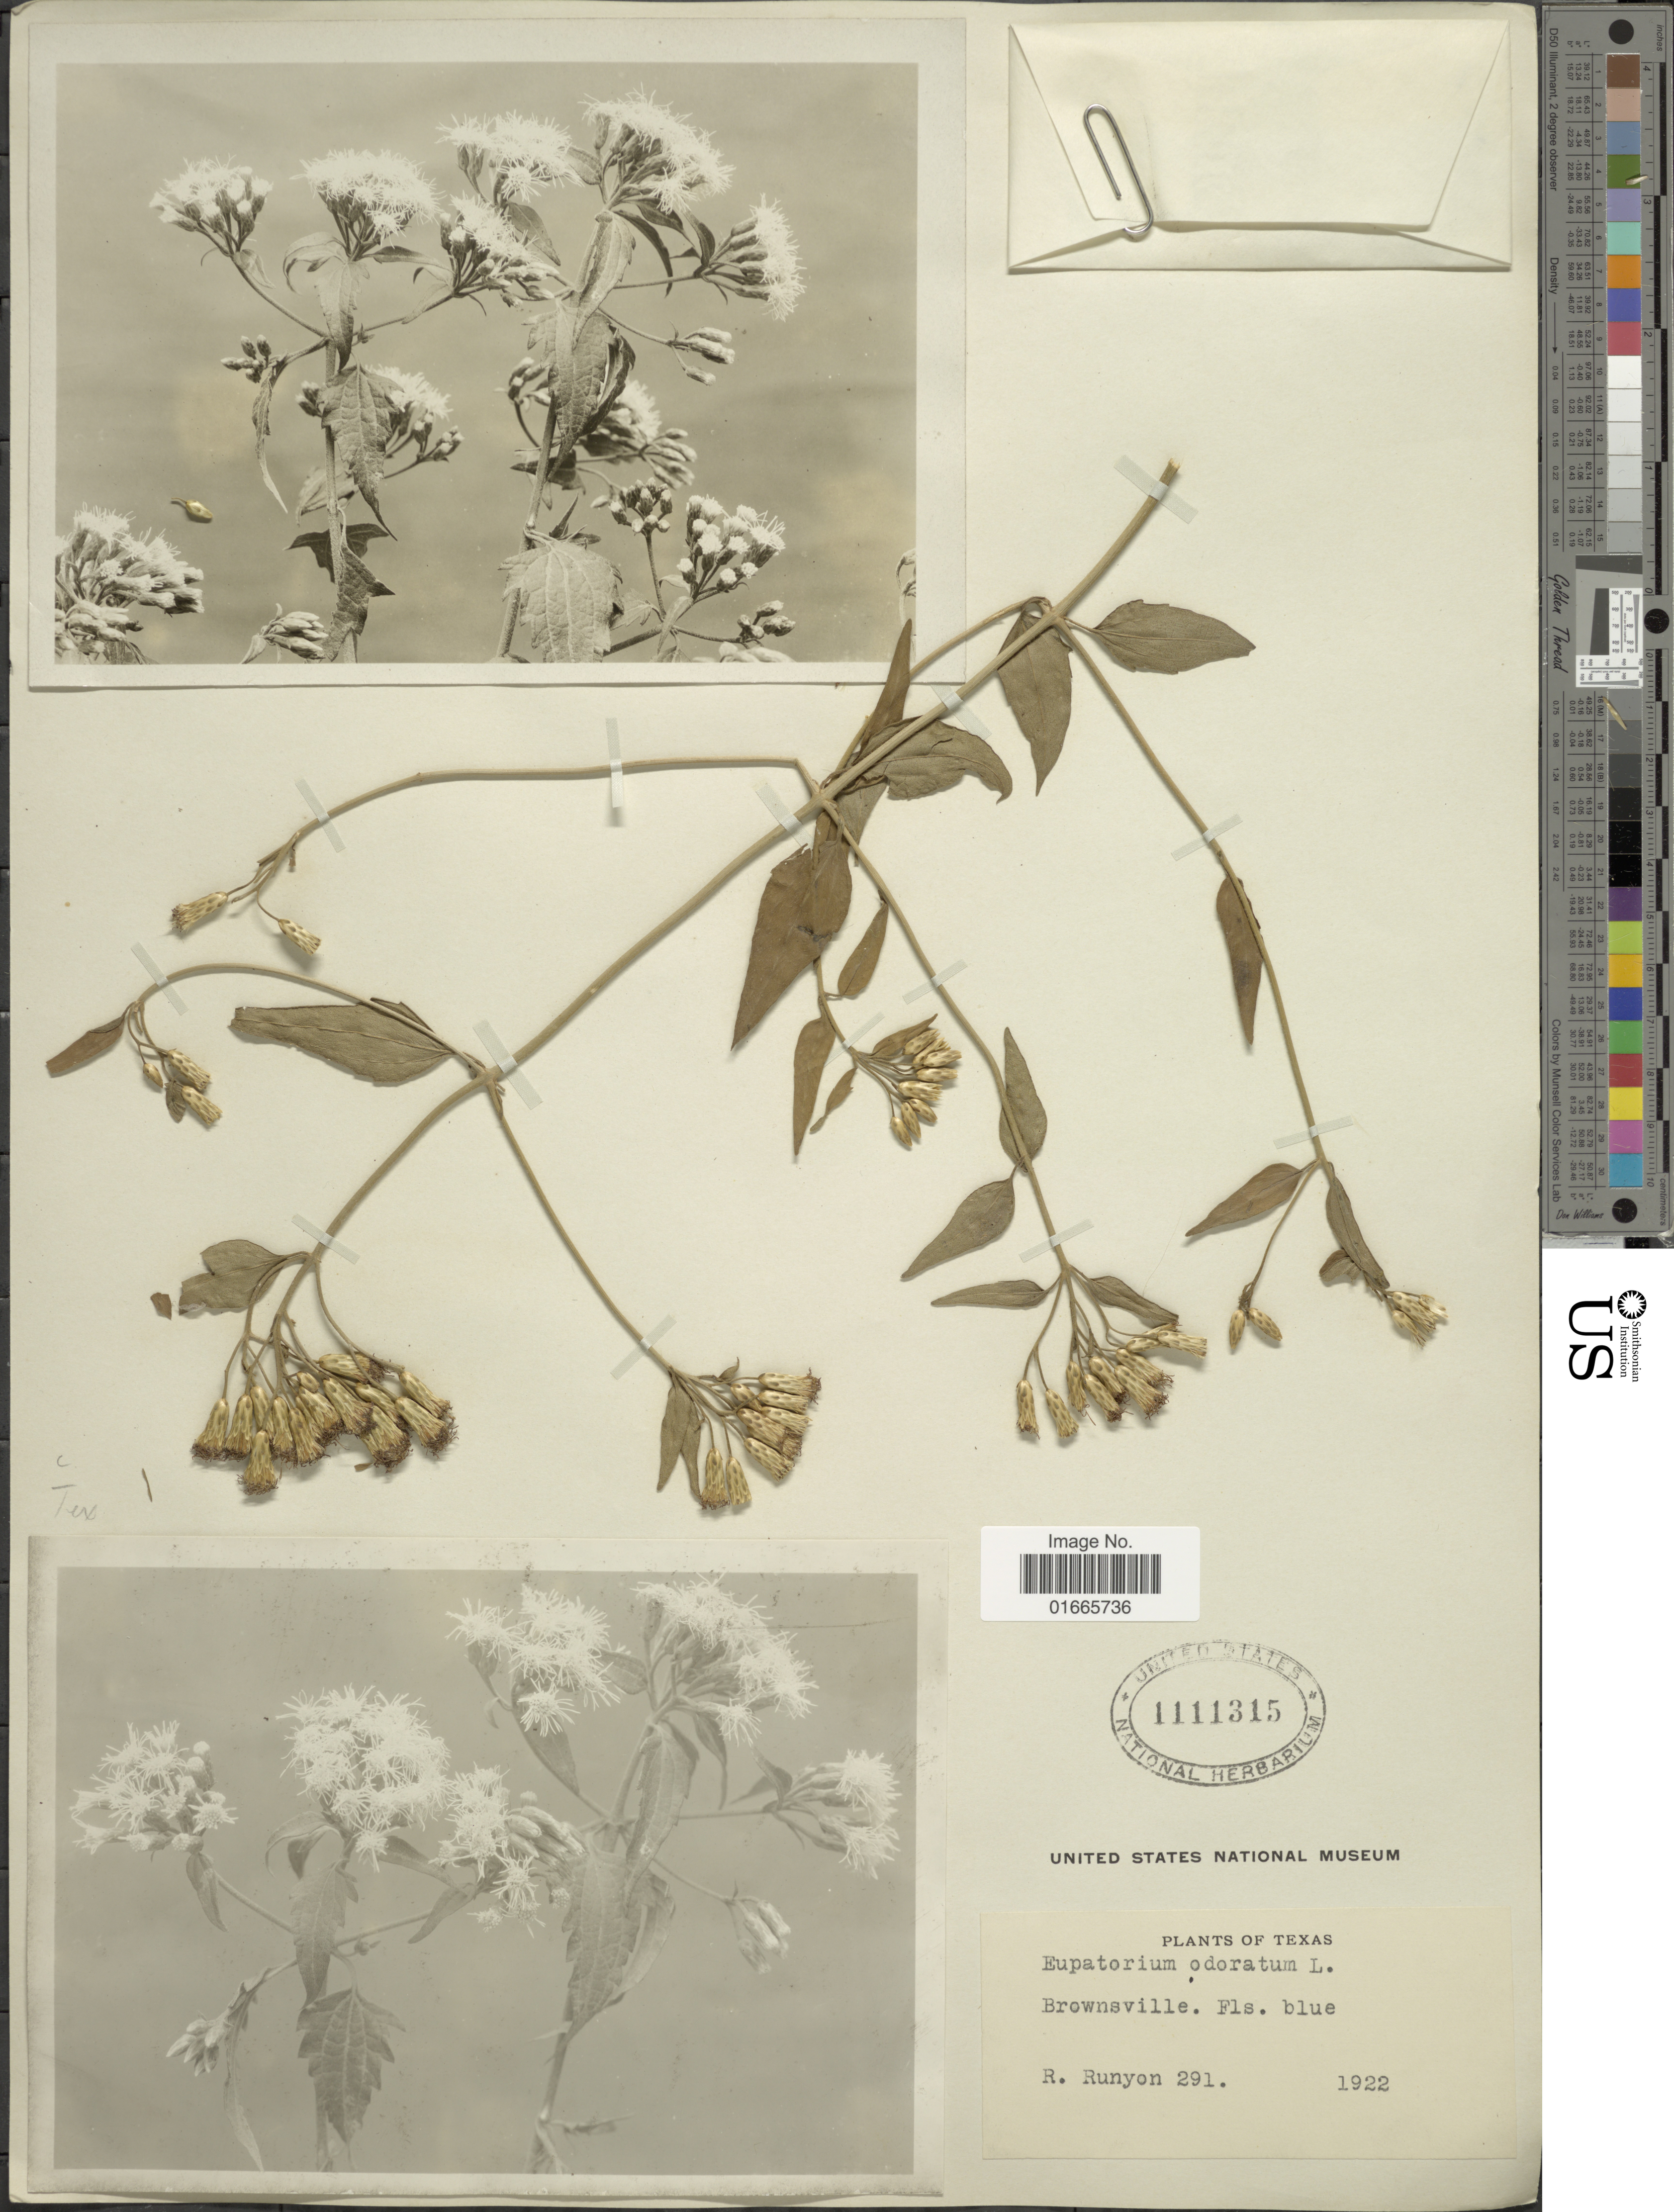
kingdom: Plantae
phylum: Tracheophyta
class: Magnoliopsida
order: Asterales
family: Asteraceae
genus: Chromolaena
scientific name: Chromolaena odorata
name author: (L.) R.M. King & H. Rob.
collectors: R. Runyon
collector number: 291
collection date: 1922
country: United States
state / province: Texas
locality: Brownsville.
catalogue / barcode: US 1111315